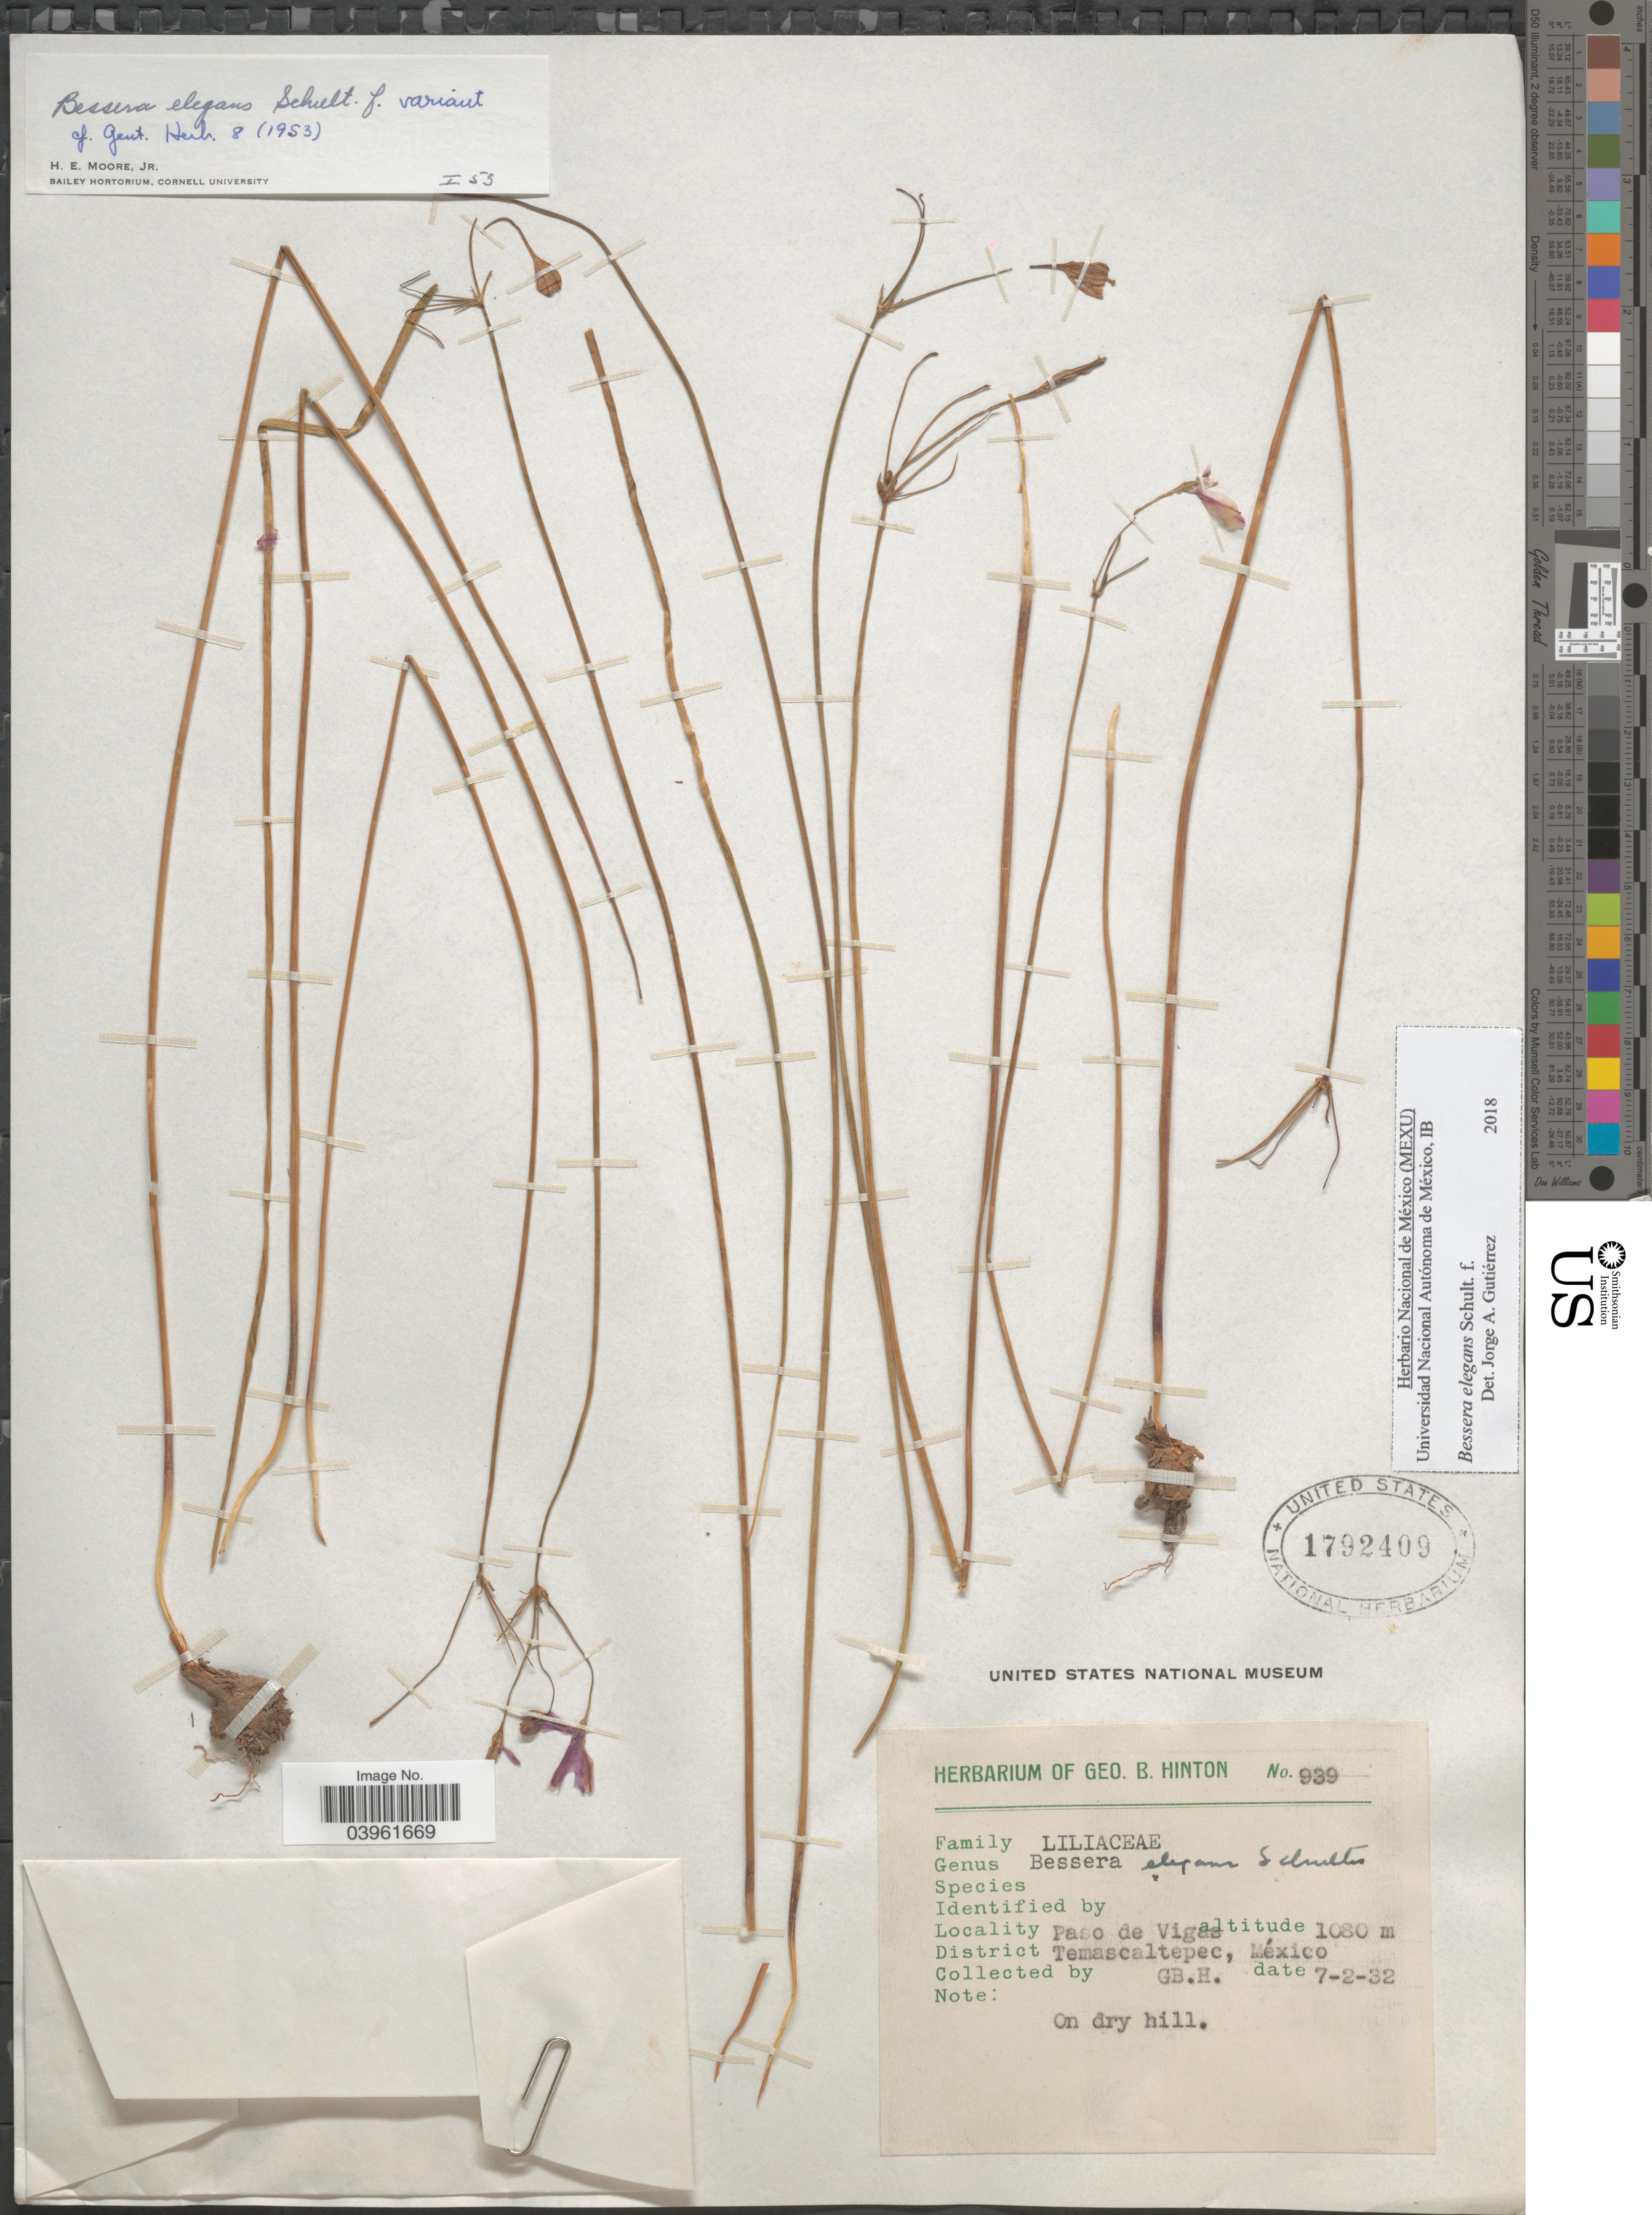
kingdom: Plantae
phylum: Tracheophyta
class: Liliopsida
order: Asparagales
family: Asparagaceae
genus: Bessera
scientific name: Bessera elegans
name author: Schult. f.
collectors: G. B. Hinton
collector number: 939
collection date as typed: Transcribed d/m/y: 7/2/32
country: Mexico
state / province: México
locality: Paso de Vigas. District Temascaltepec.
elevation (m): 1080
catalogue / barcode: US 1792409